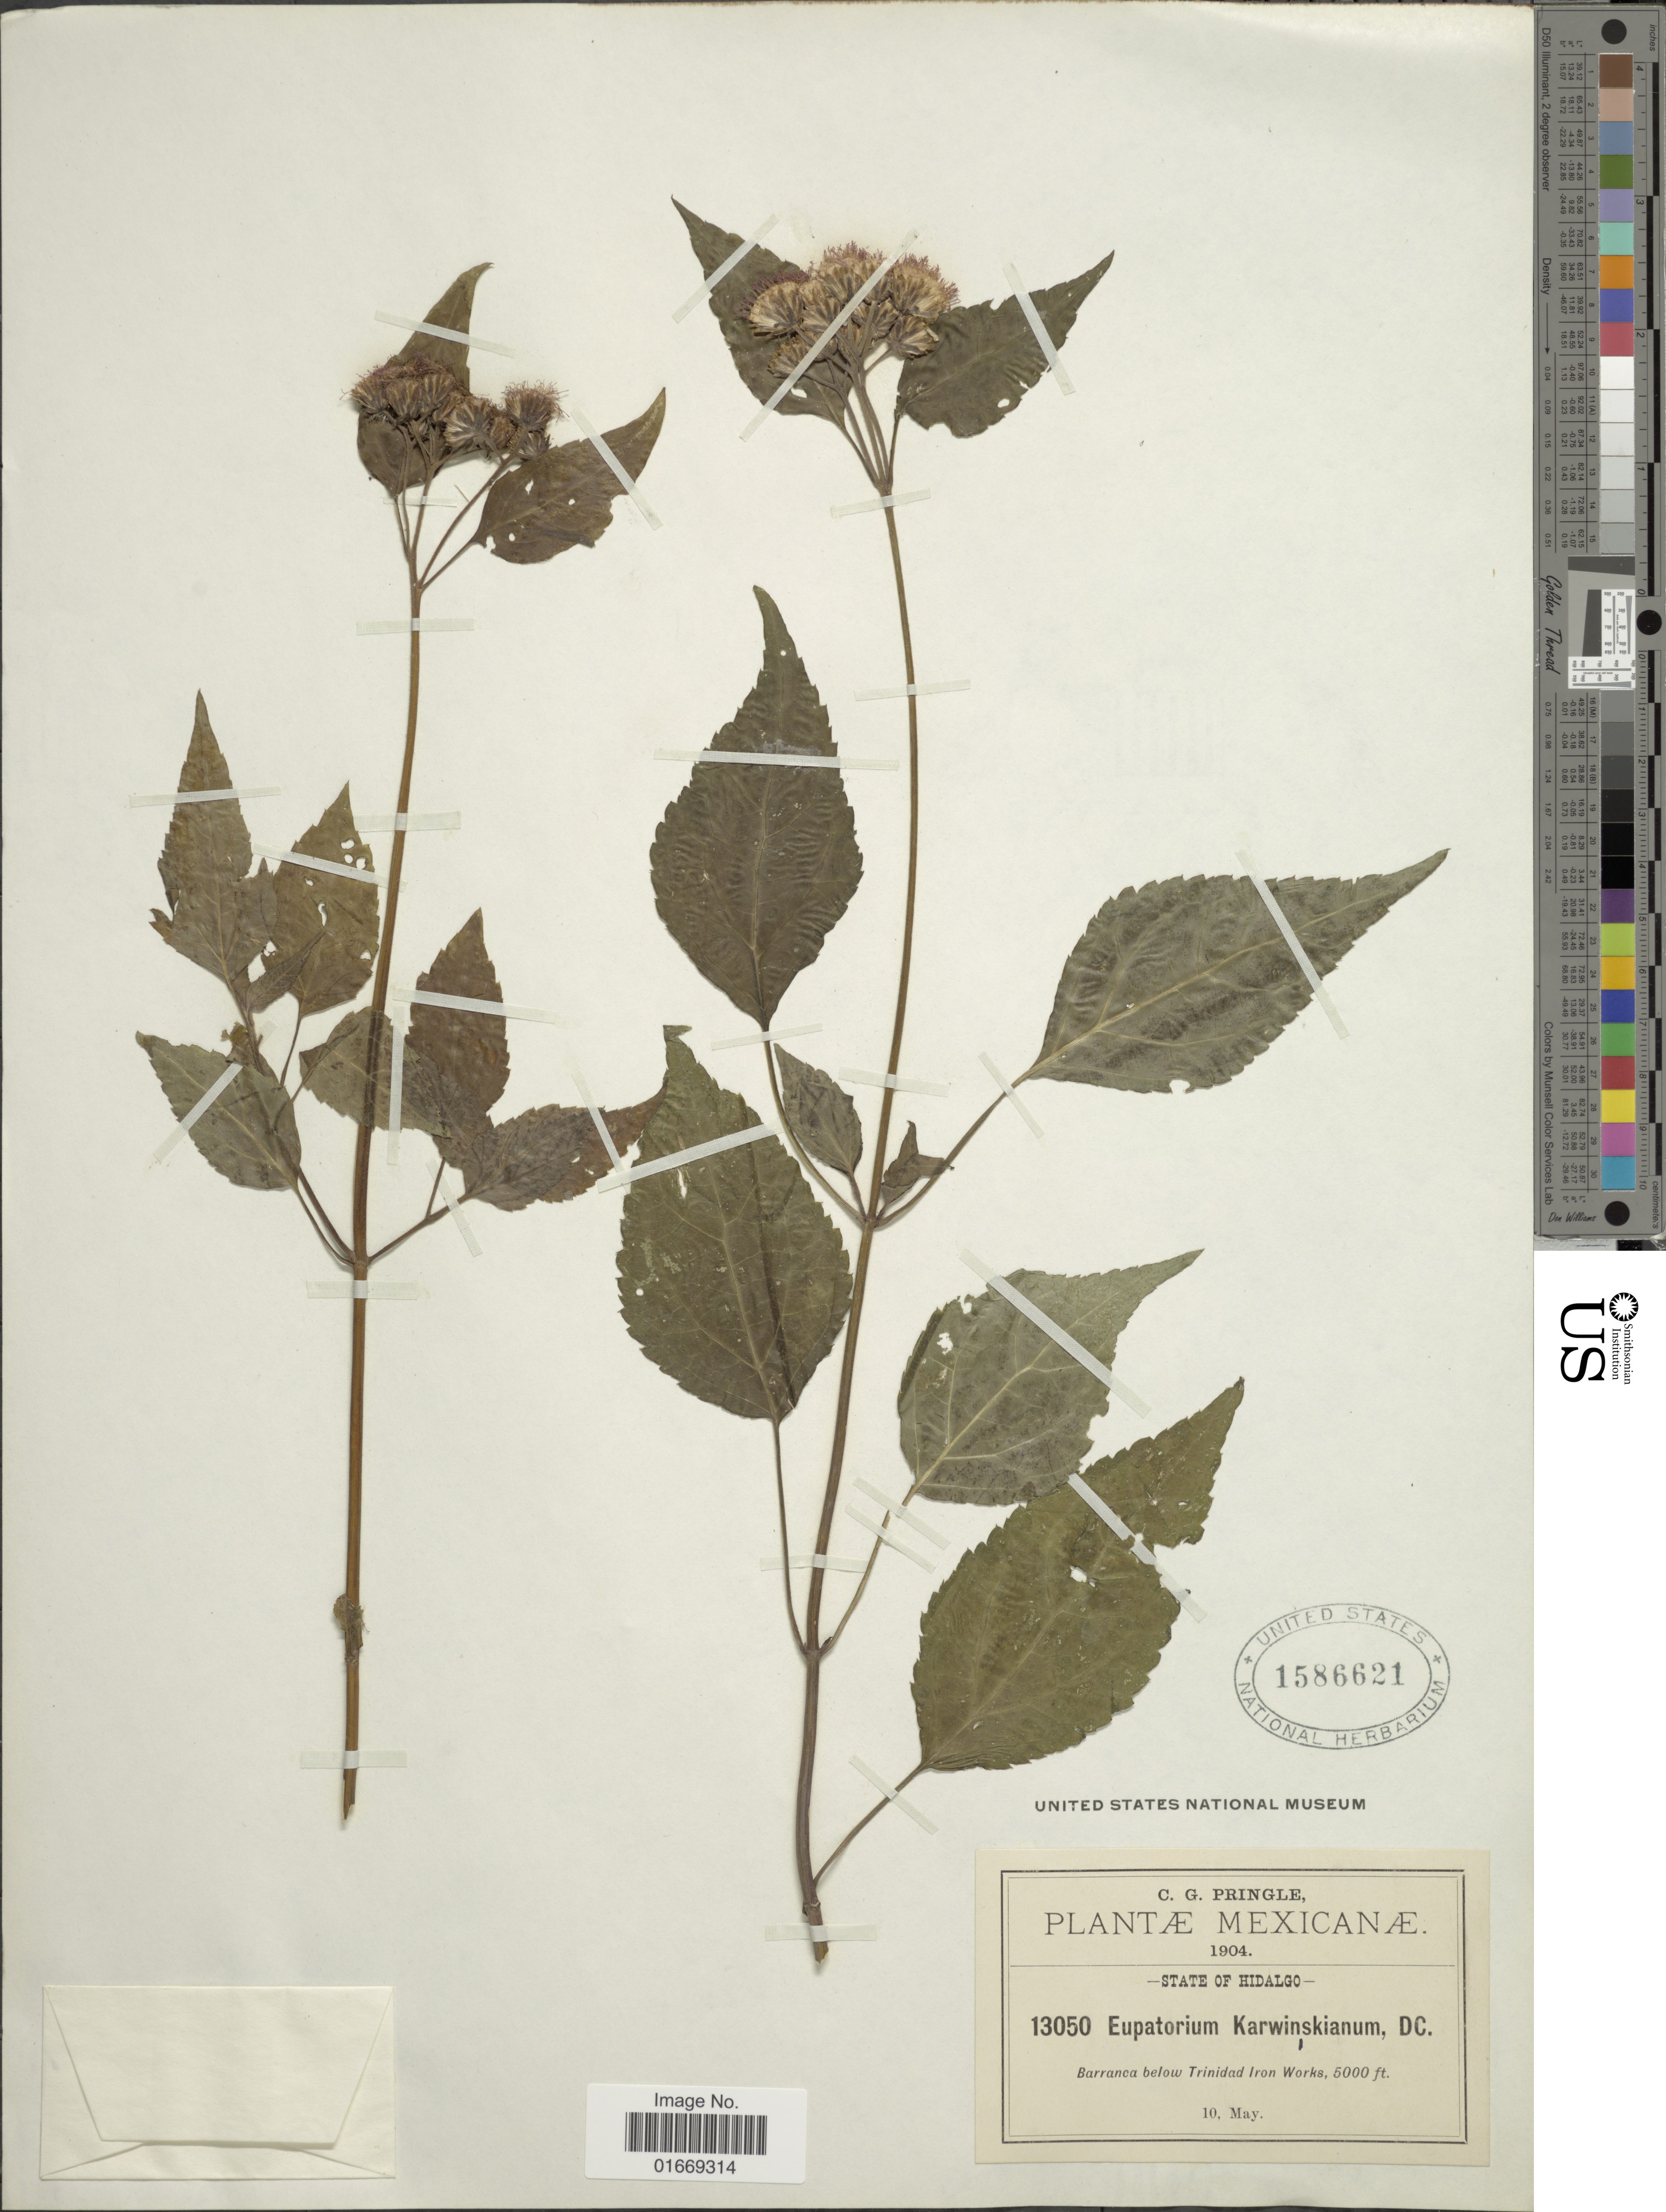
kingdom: Plantae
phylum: Tracheophyta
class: Magnoliopsida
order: Asterales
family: Asteraceae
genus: Bartlettina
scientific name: Bartlettina karvinskiana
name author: (DC.) R.M. King & H. Rob.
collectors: C. G. Pringle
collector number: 13050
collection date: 1904-05-10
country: Mexico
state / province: Hidalgo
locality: State of Hidalgo. Barranco below Trinidad Iron Works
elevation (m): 1524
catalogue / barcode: US 1586621